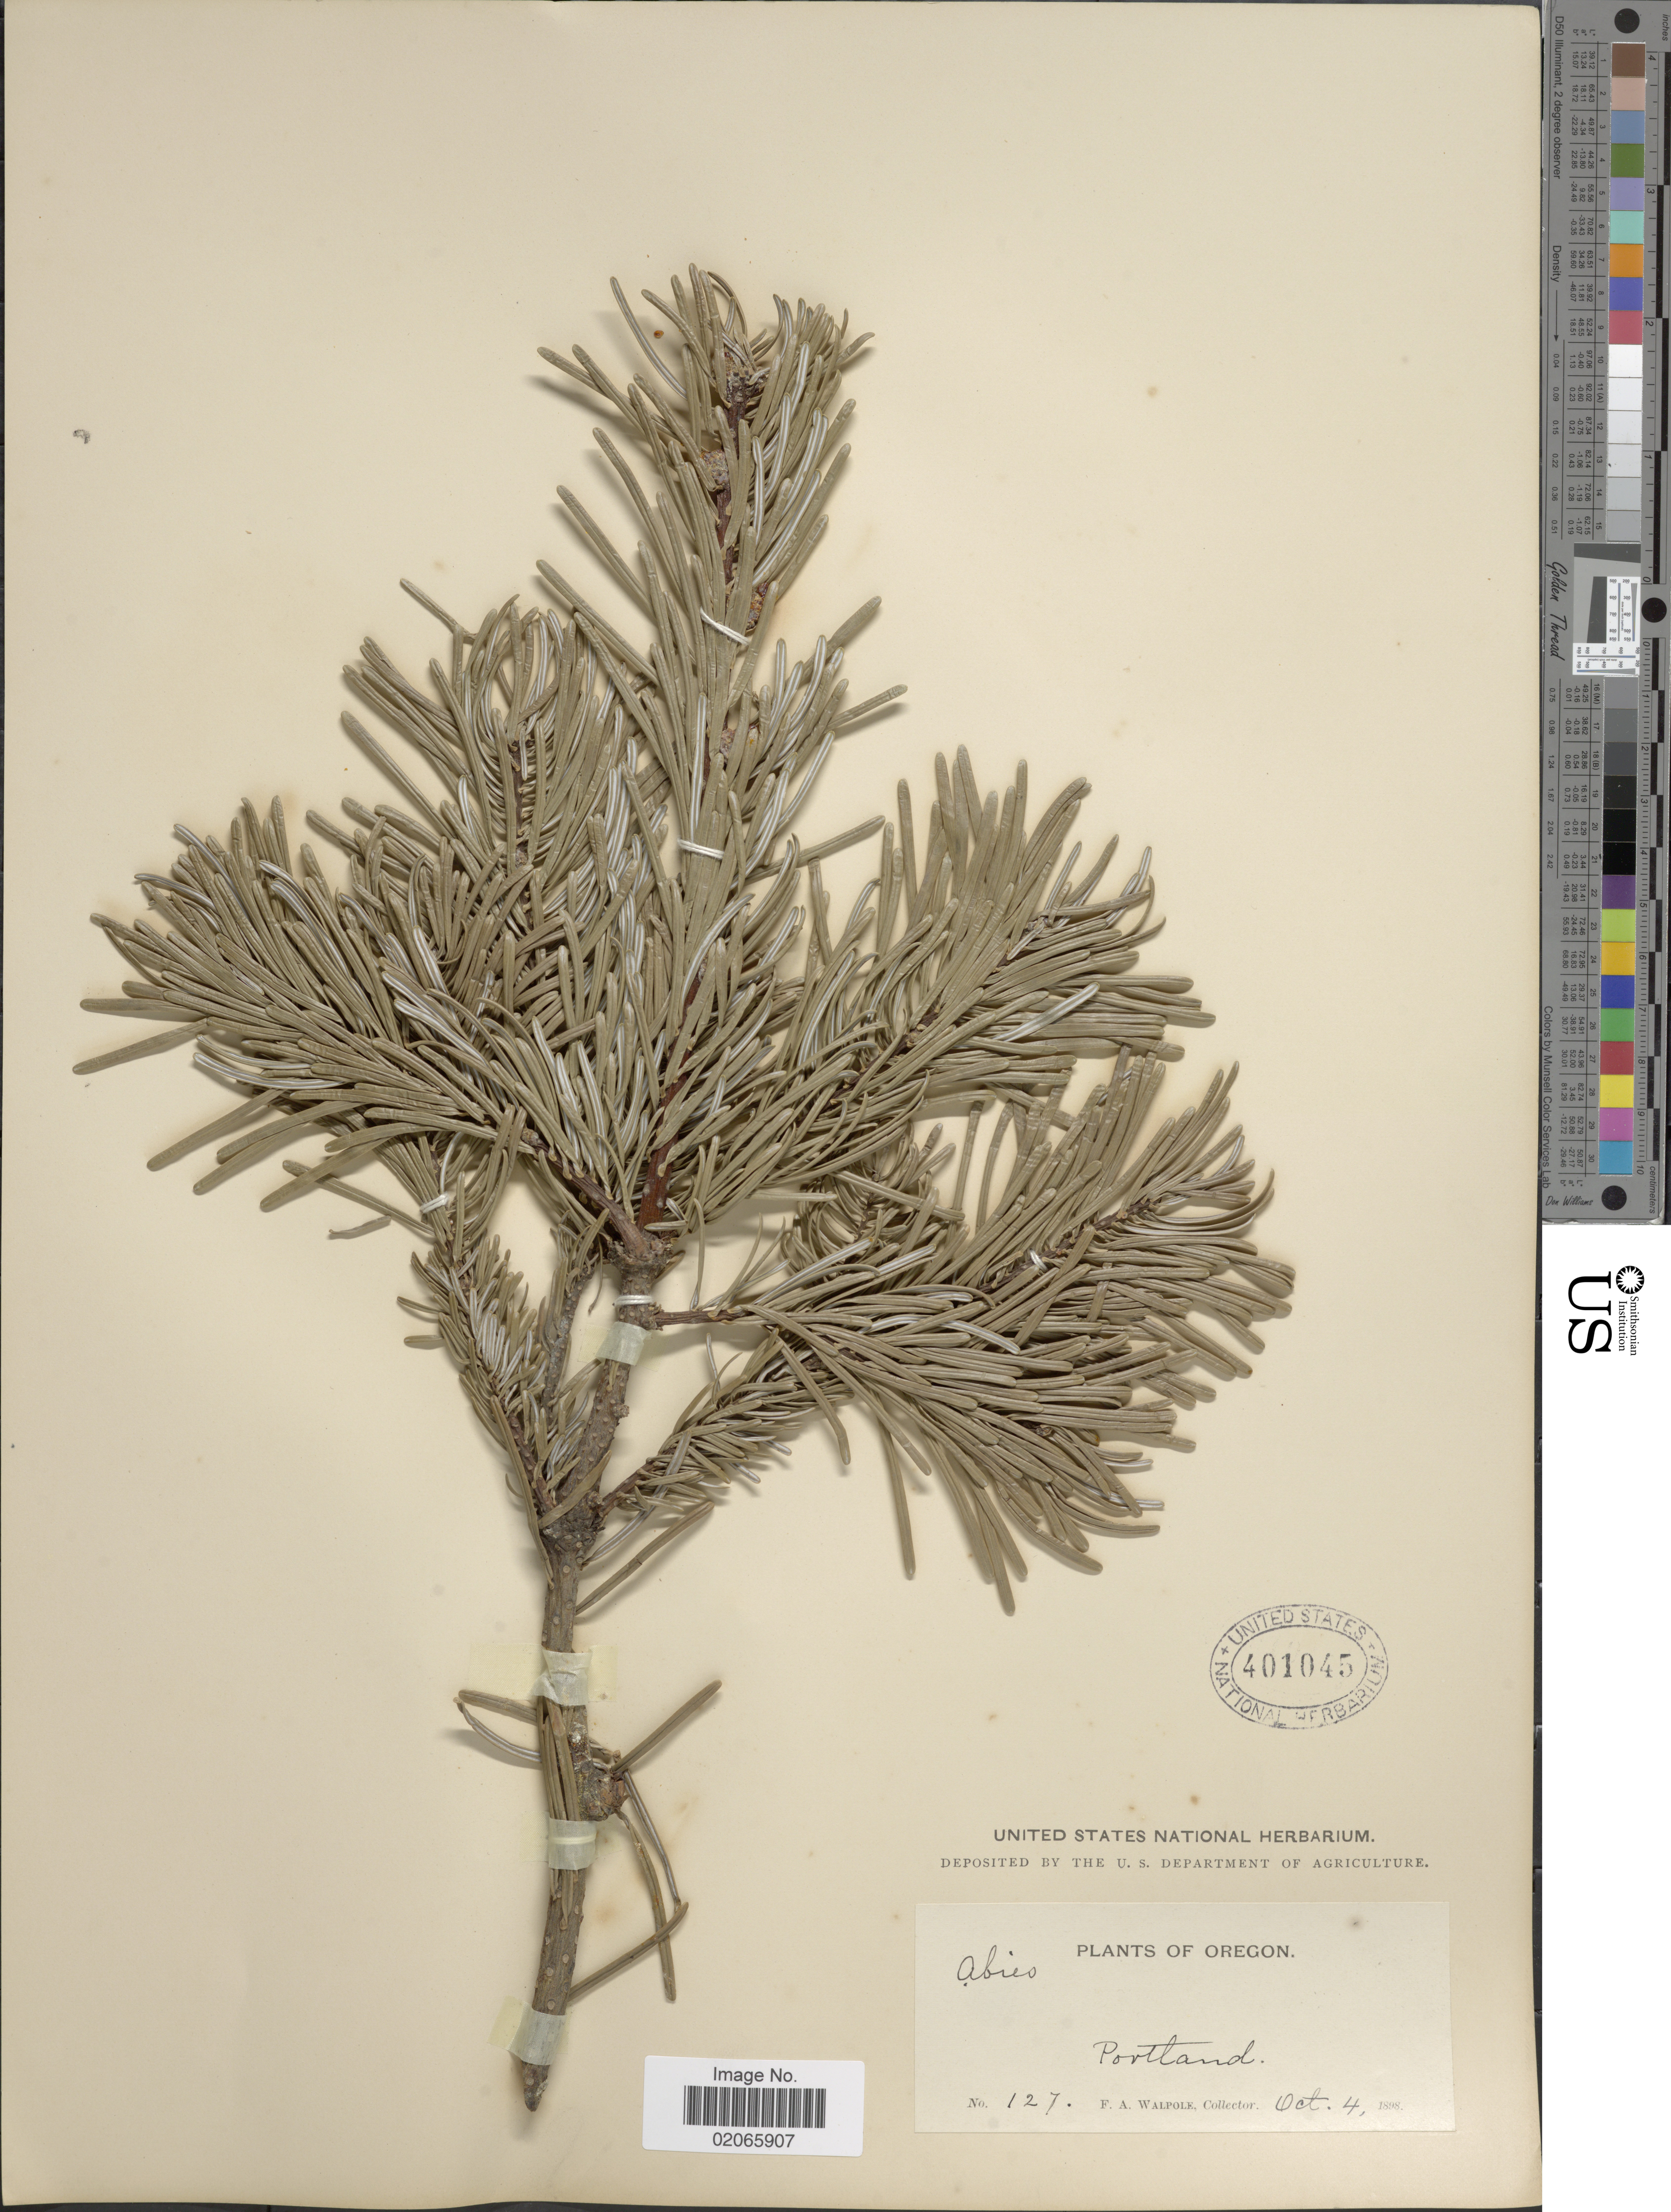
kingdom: Plantae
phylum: Tracheophyta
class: Pinopsida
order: Pinales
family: Pinaceae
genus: Abies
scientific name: Abies sp.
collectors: F. Walpole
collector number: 127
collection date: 1898-10-04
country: United States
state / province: Oregon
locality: Portland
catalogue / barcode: US 401045